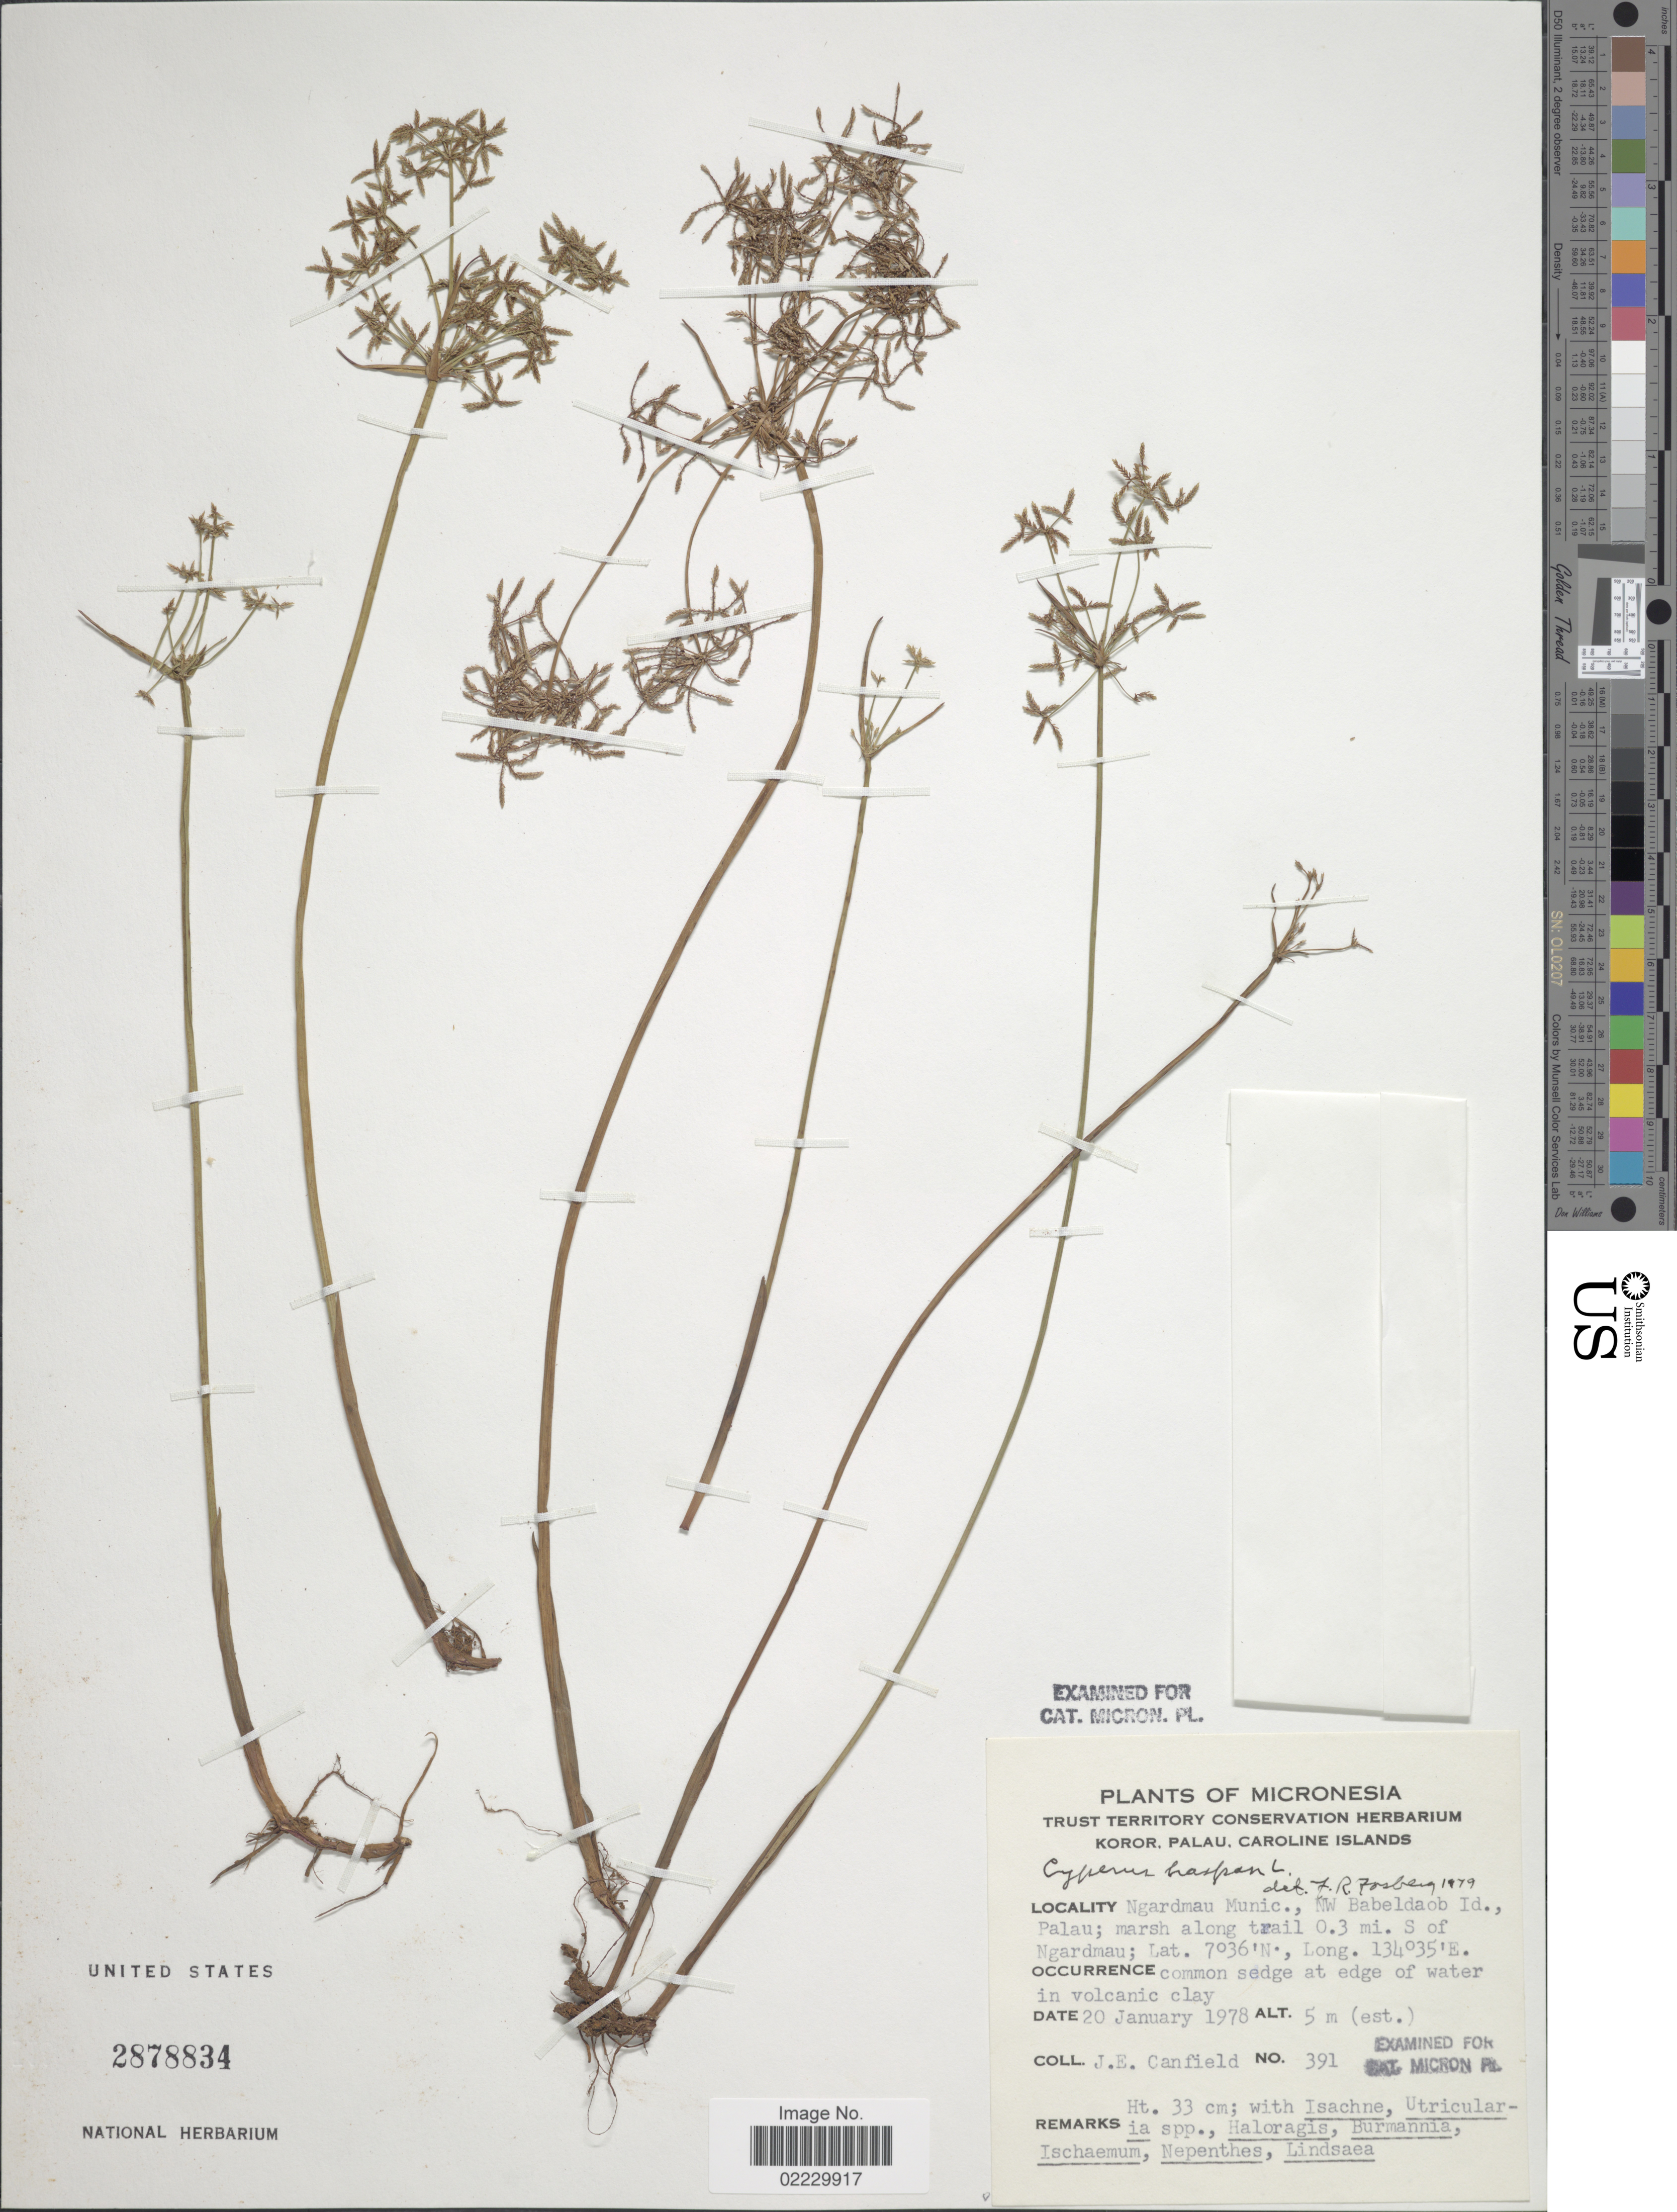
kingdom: Plantae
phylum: Tracheophyta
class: Liliopsida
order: Poales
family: Cyperaceae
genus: Cyperus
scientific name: Cyperus haspan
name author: L.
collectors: J. E. Canfield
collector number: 391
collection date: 1978-01-20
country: Palau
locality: Micronesia. Ngardmau Munic., NW Babeldoab Id., Palau; marsh along trail 0.3 mi. S of Ngardmau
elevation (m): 5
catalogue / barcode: US 2878834